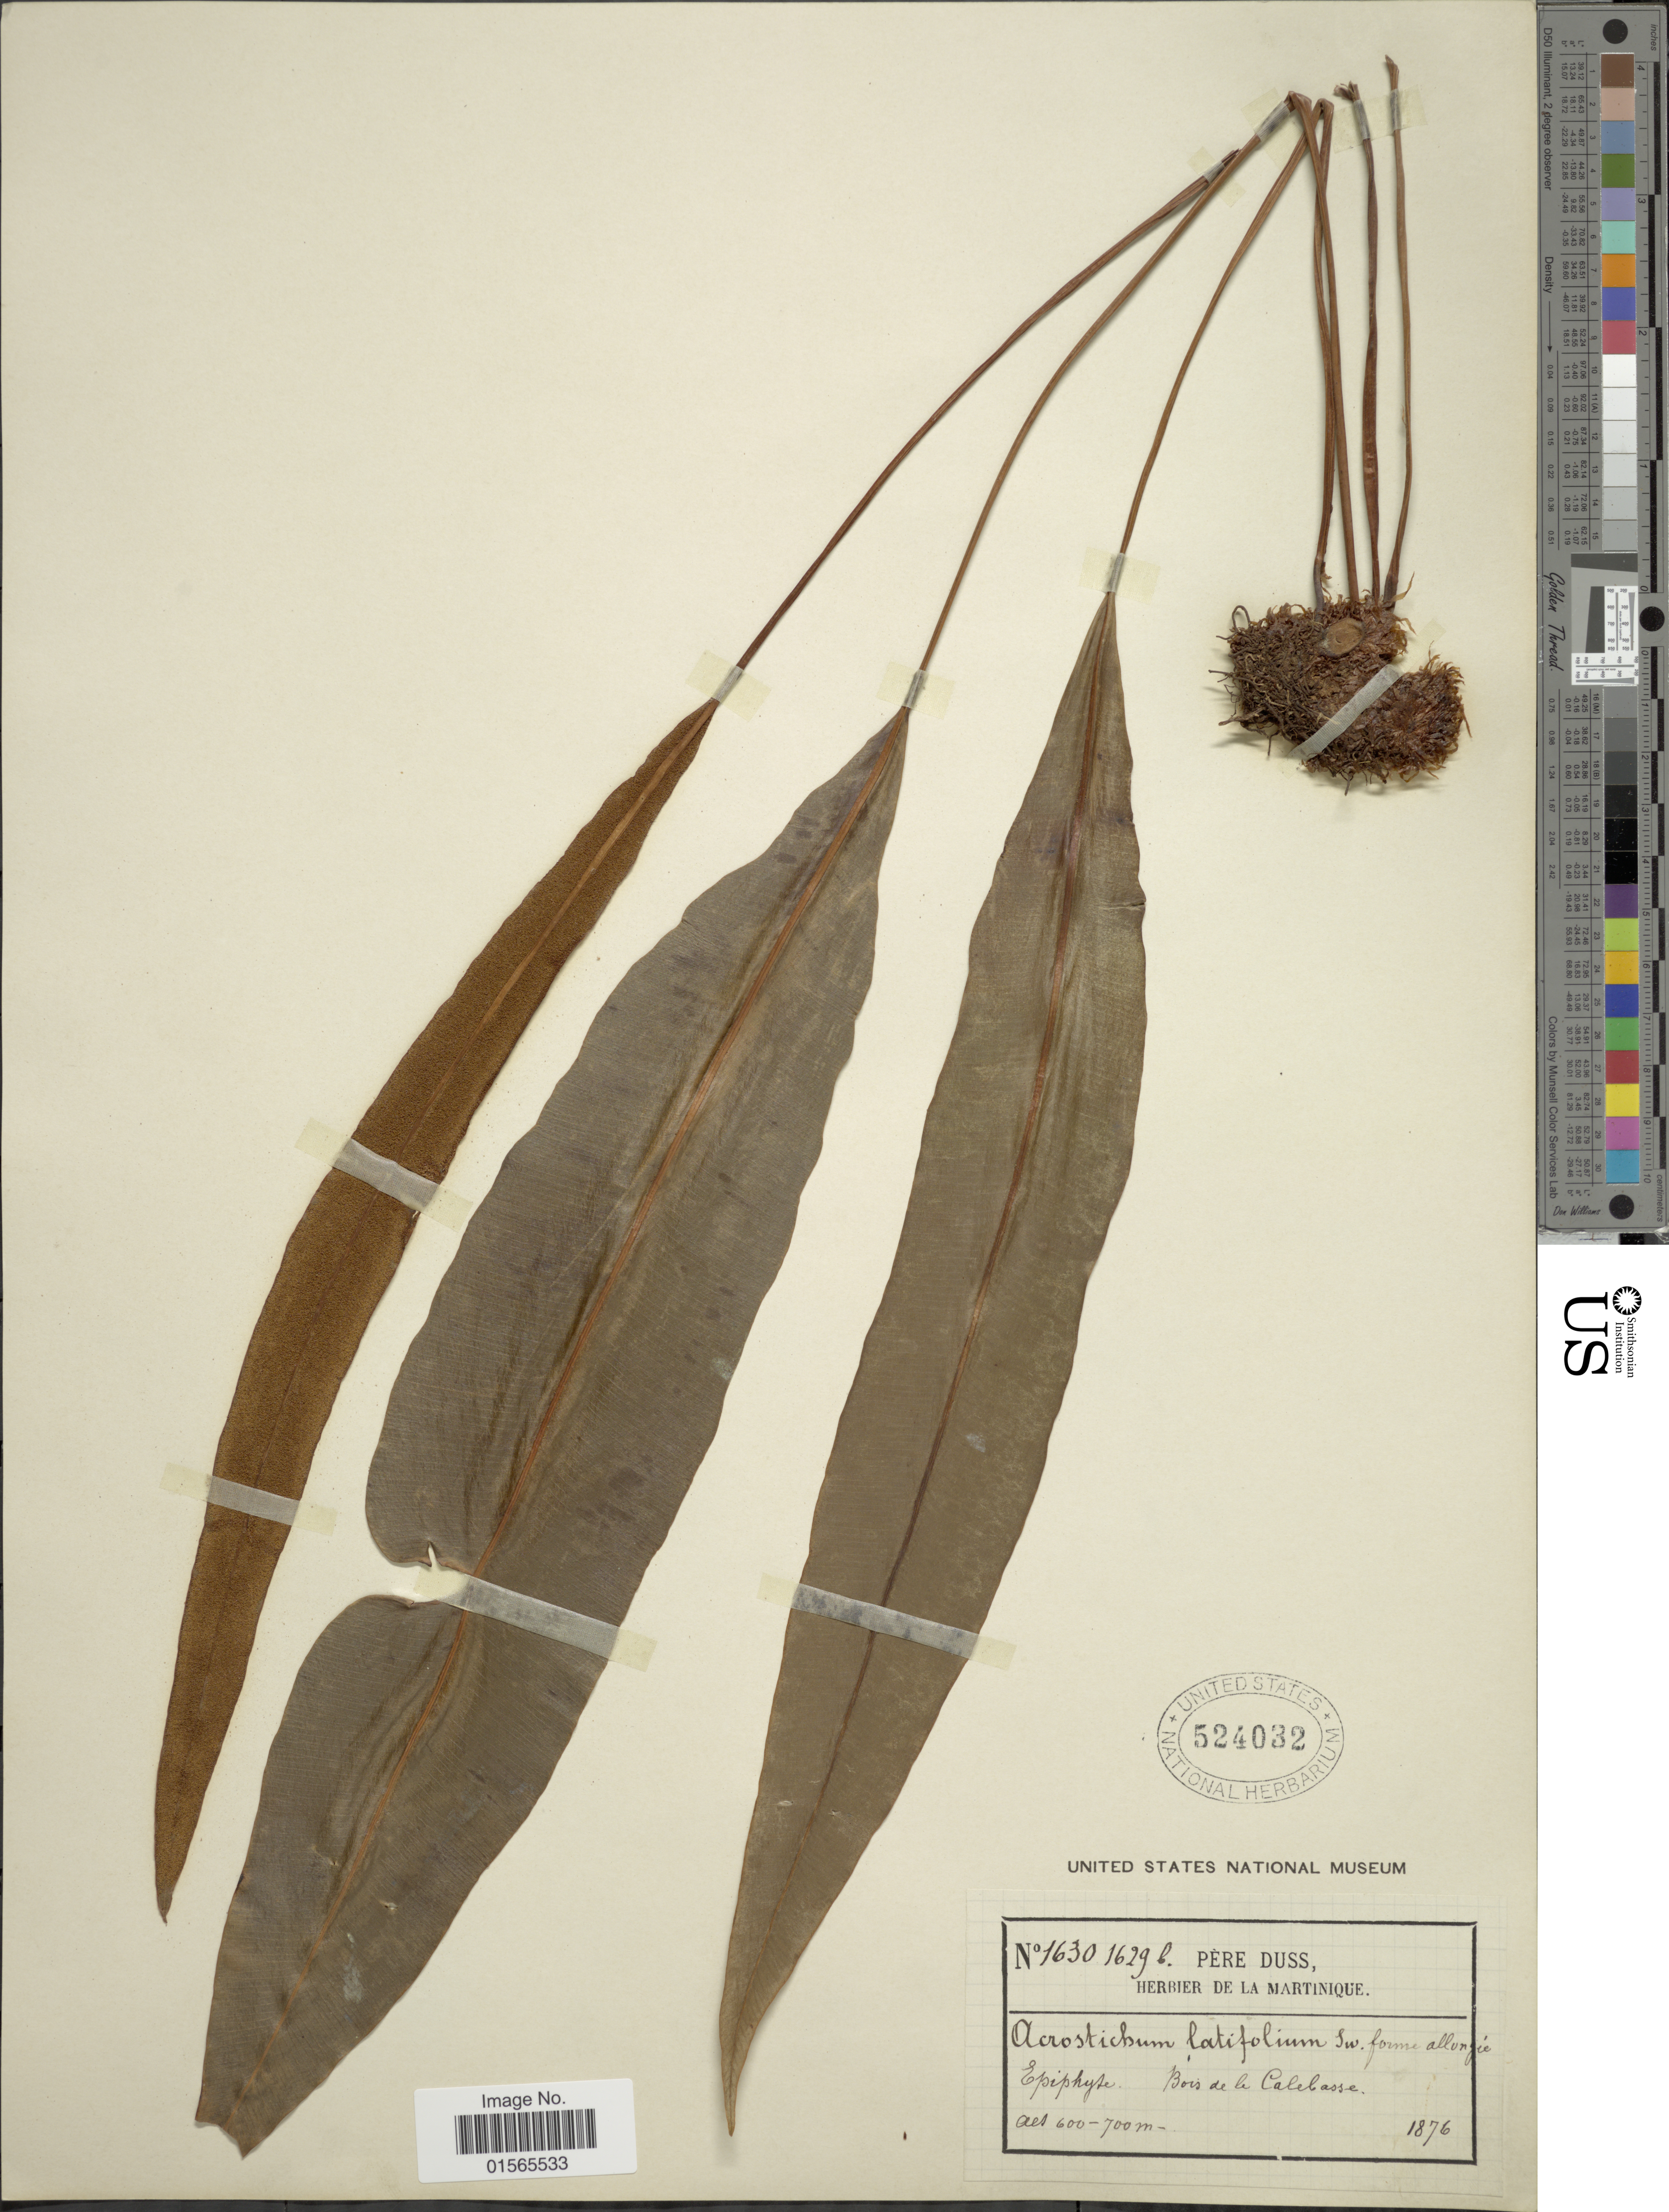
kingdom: Plantae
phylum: Tracheophyta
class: Polypodiopsida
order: Polypodiales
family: Dryopteridaceae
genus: Elaphoglossum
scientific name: Elaphoglossum impressum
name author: (Fée) T. Moore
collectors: Père Duss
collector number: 1630/1629b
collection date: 1876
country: Martinique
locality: Bois de le Calelasse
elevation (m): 600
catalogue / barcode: US 524032